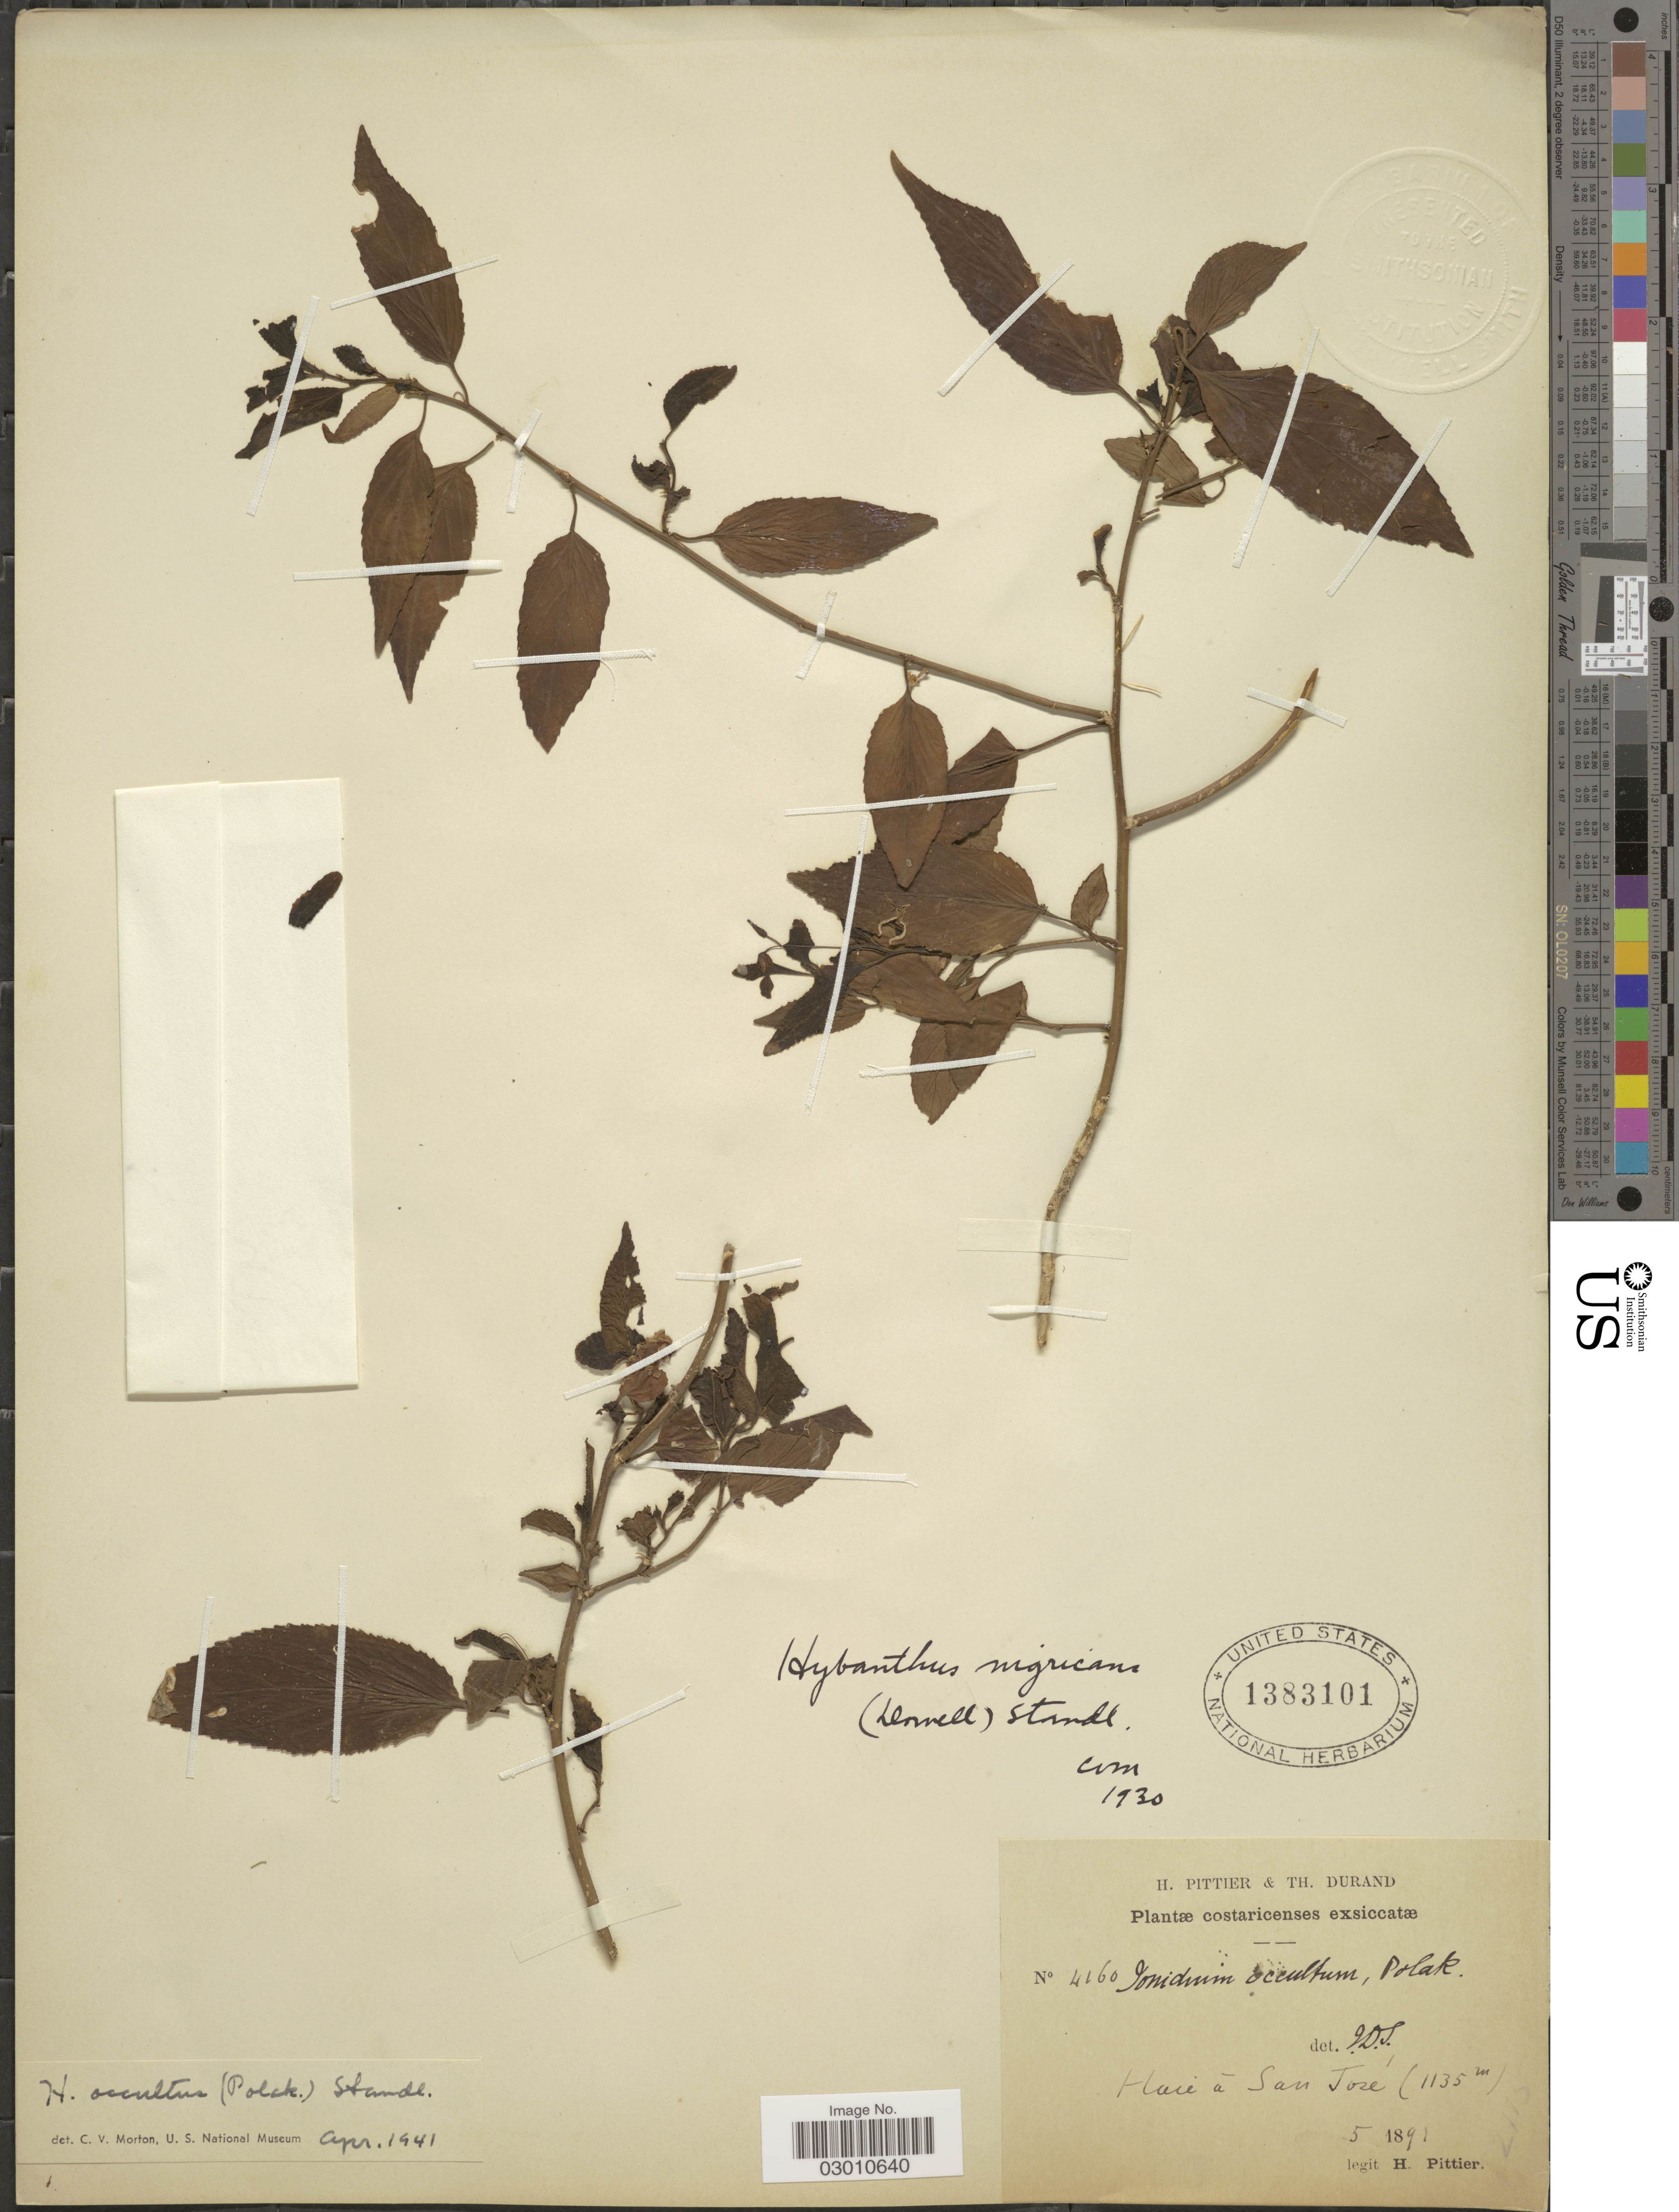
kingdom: Plantae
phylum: Tracheophyta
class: Magnoliopsida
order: Malpighiales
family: Violaceae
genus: Hybanthus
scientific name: Hybanthus galeottii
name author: (Turcz.) C.V. Morton ex L.O. Williams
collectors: H. F. Pittier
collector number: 4160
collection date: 1891-05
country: Costa Rica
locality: Hacie á San José.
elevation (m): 1135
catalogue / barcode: US 1383101